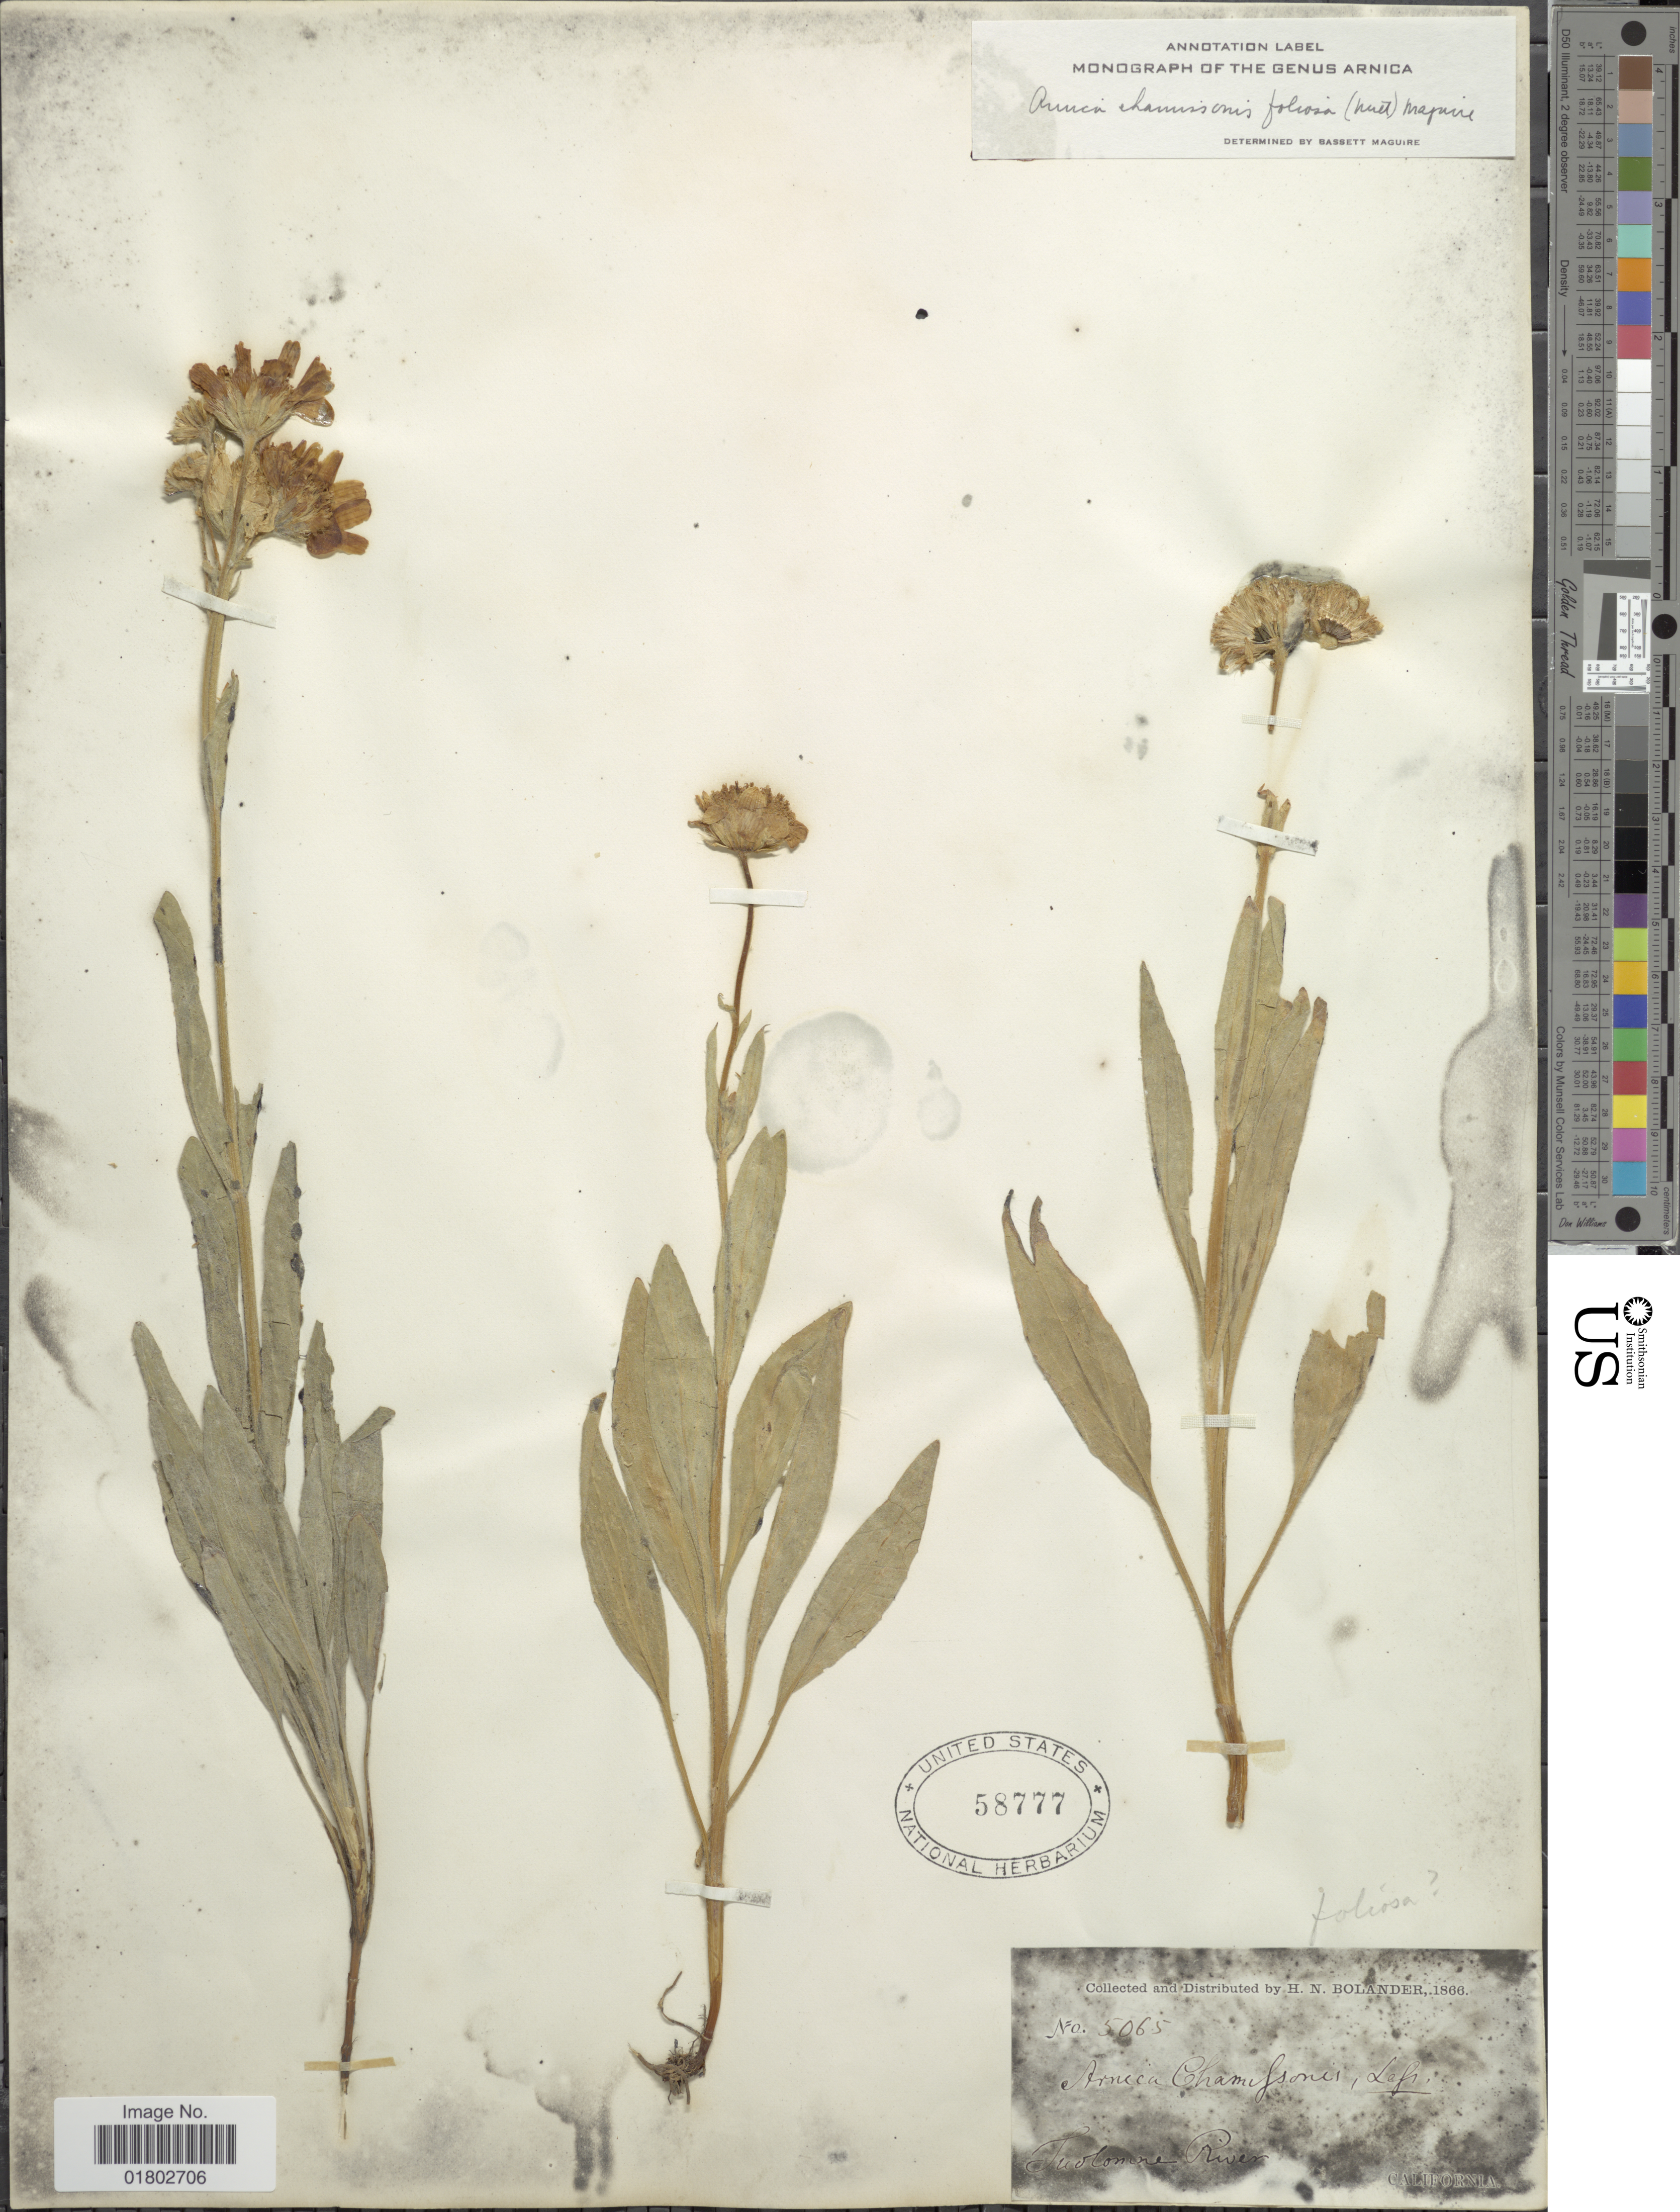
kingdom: Plantae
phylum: Tracheophyta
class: Magnoliopsida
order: Asterales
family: Asteraceae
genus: Arnica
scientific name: Arnica chamissonis subsp. foliosa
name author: (Nutt.) Maguire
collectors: H. Bolander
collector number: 5065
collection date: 1866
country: United States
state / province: California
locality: Tuolomne River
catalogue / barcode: US 58777